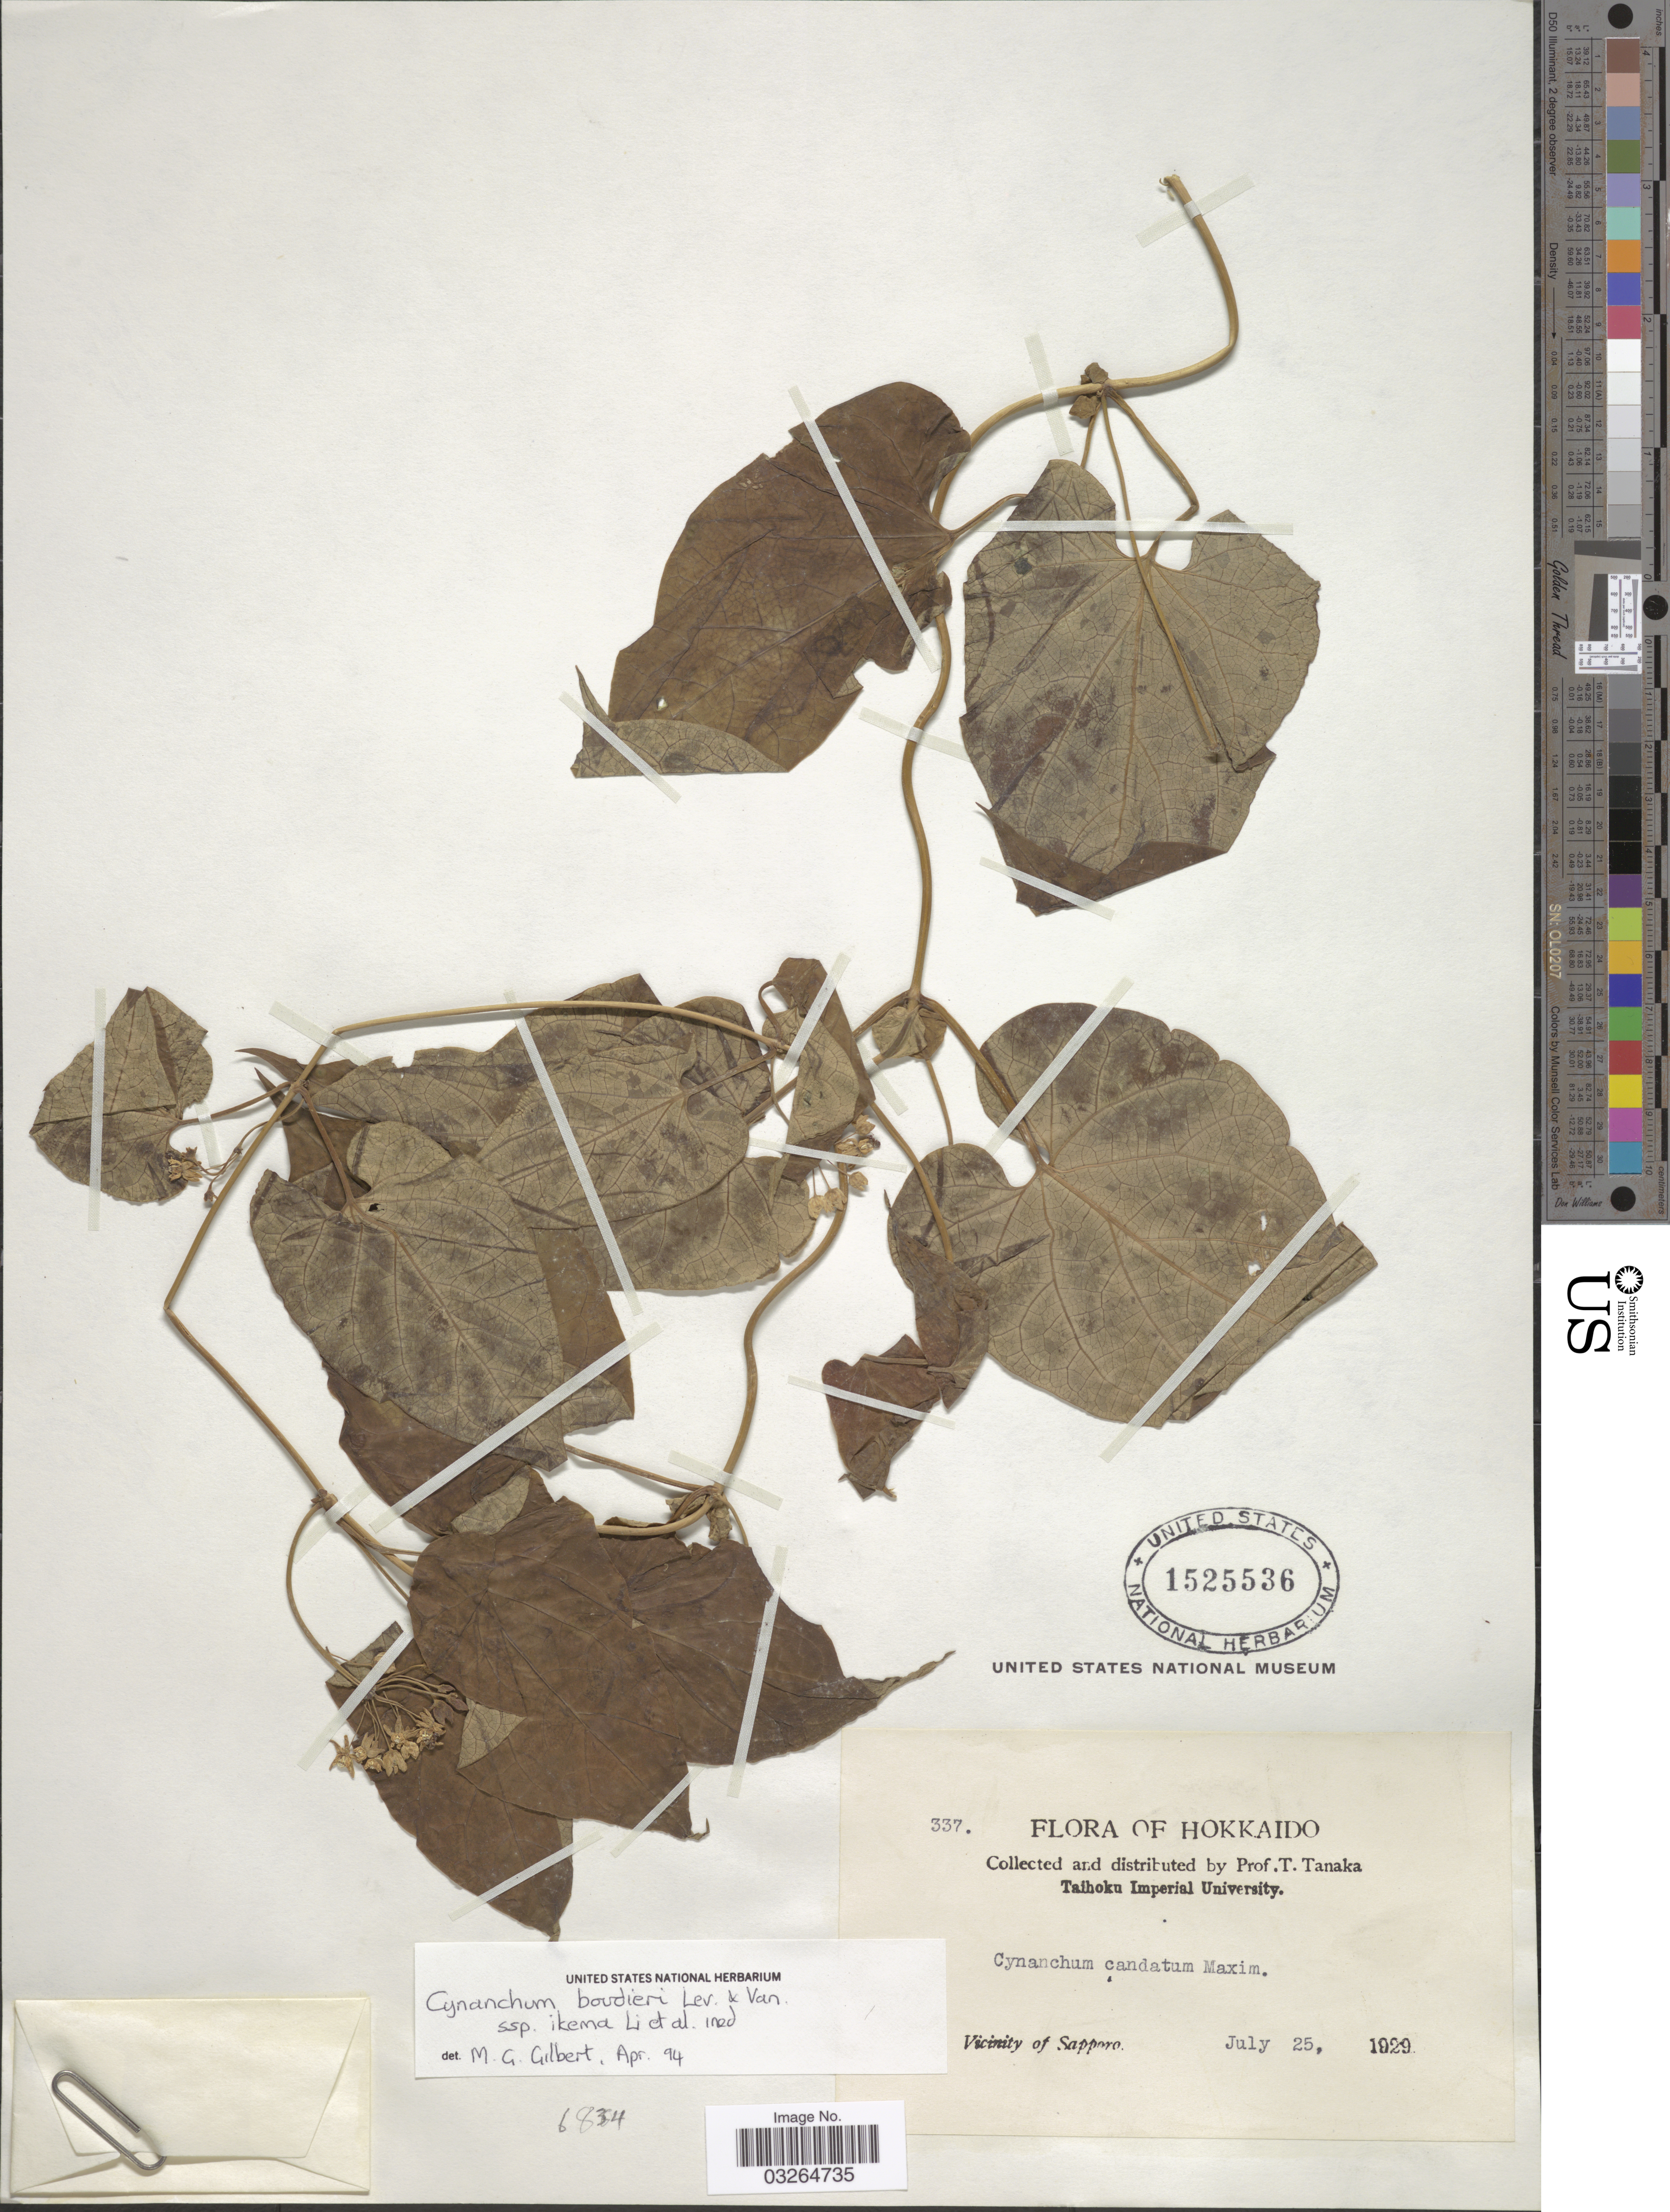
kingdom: Plantae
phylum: Tracheophyta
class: Magnoliopsida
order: Gentianales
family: Apocynaceae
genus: Cynanchum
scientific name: Cynanchum boudieri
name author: H. Lév. & Vaniot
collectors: T. Tanaka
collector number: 337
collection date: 1929-07-25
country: Japan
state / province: Hokkaidō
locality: Vicinity of Sapporo.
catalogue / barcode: US 1525536